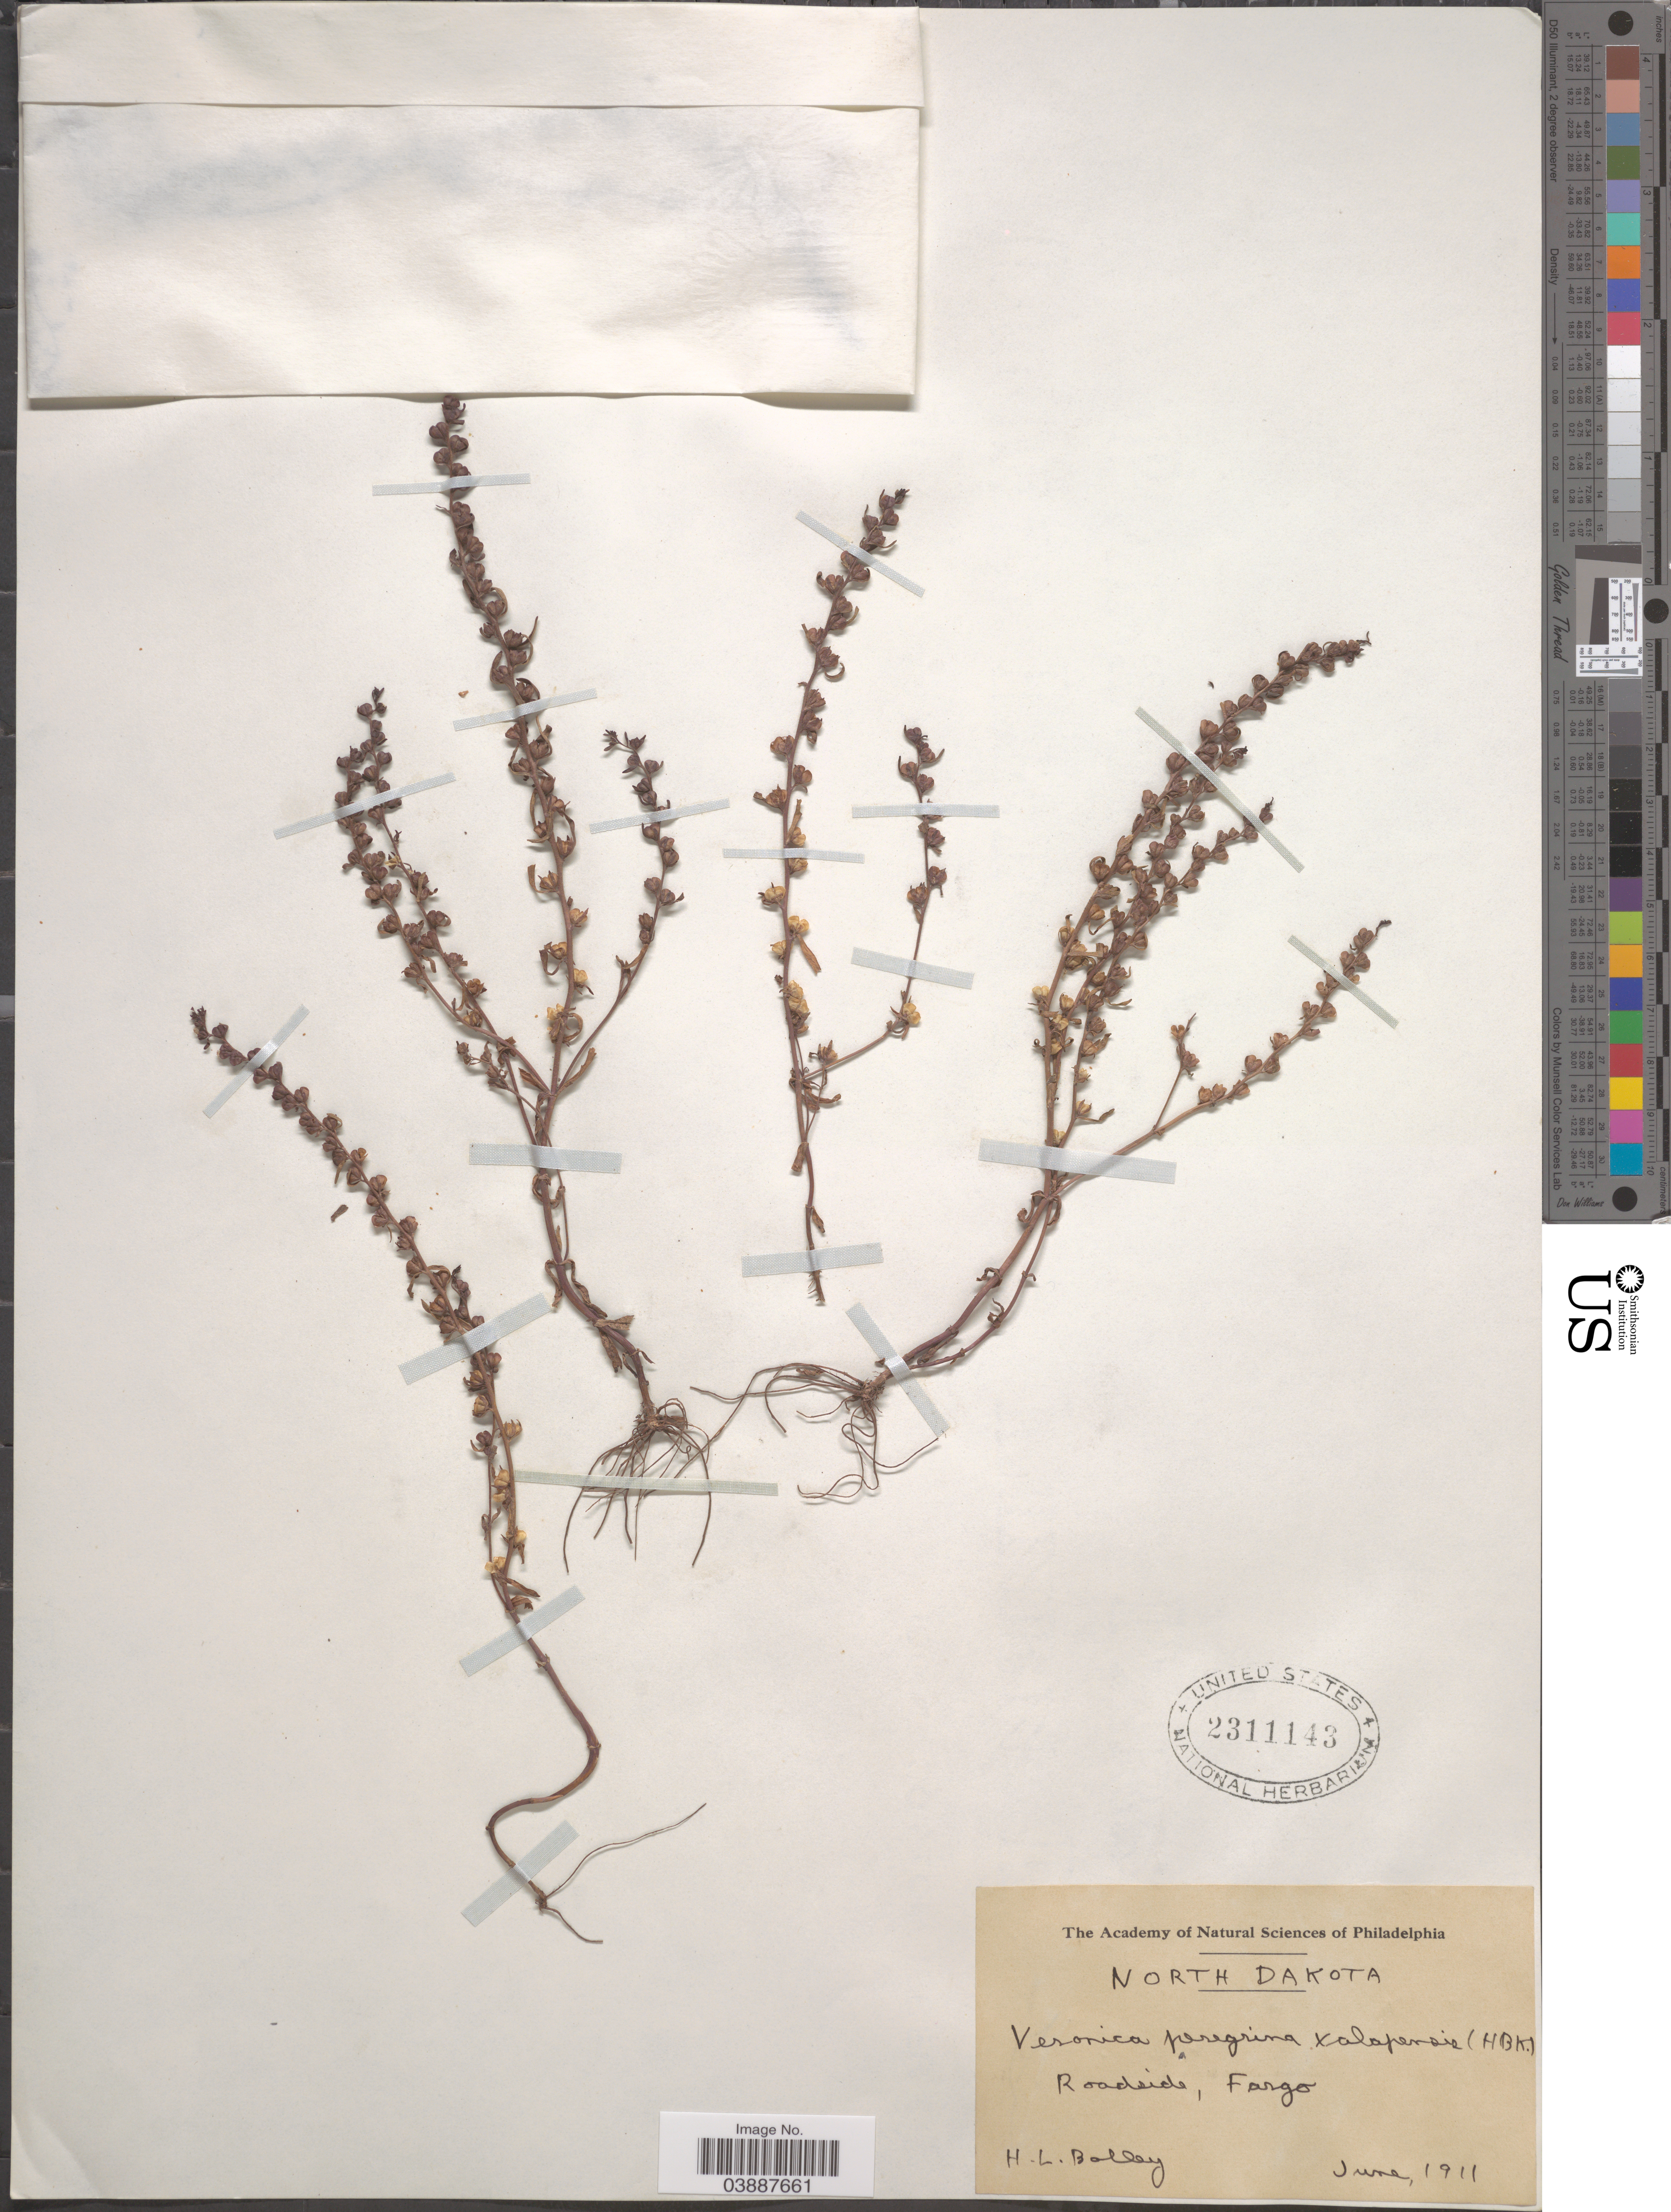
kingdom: Plantae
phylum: Tracheophyta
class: Magnoliopsida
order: Lamiales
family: Plantaginaceae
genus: Veronica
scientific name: Veronica peregrina var. xalapensis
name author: Kunth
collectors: H. Bolley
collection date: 1911-06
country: United States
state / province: North Dakota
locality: Roadside, Fargo.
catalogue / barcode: US 2311143